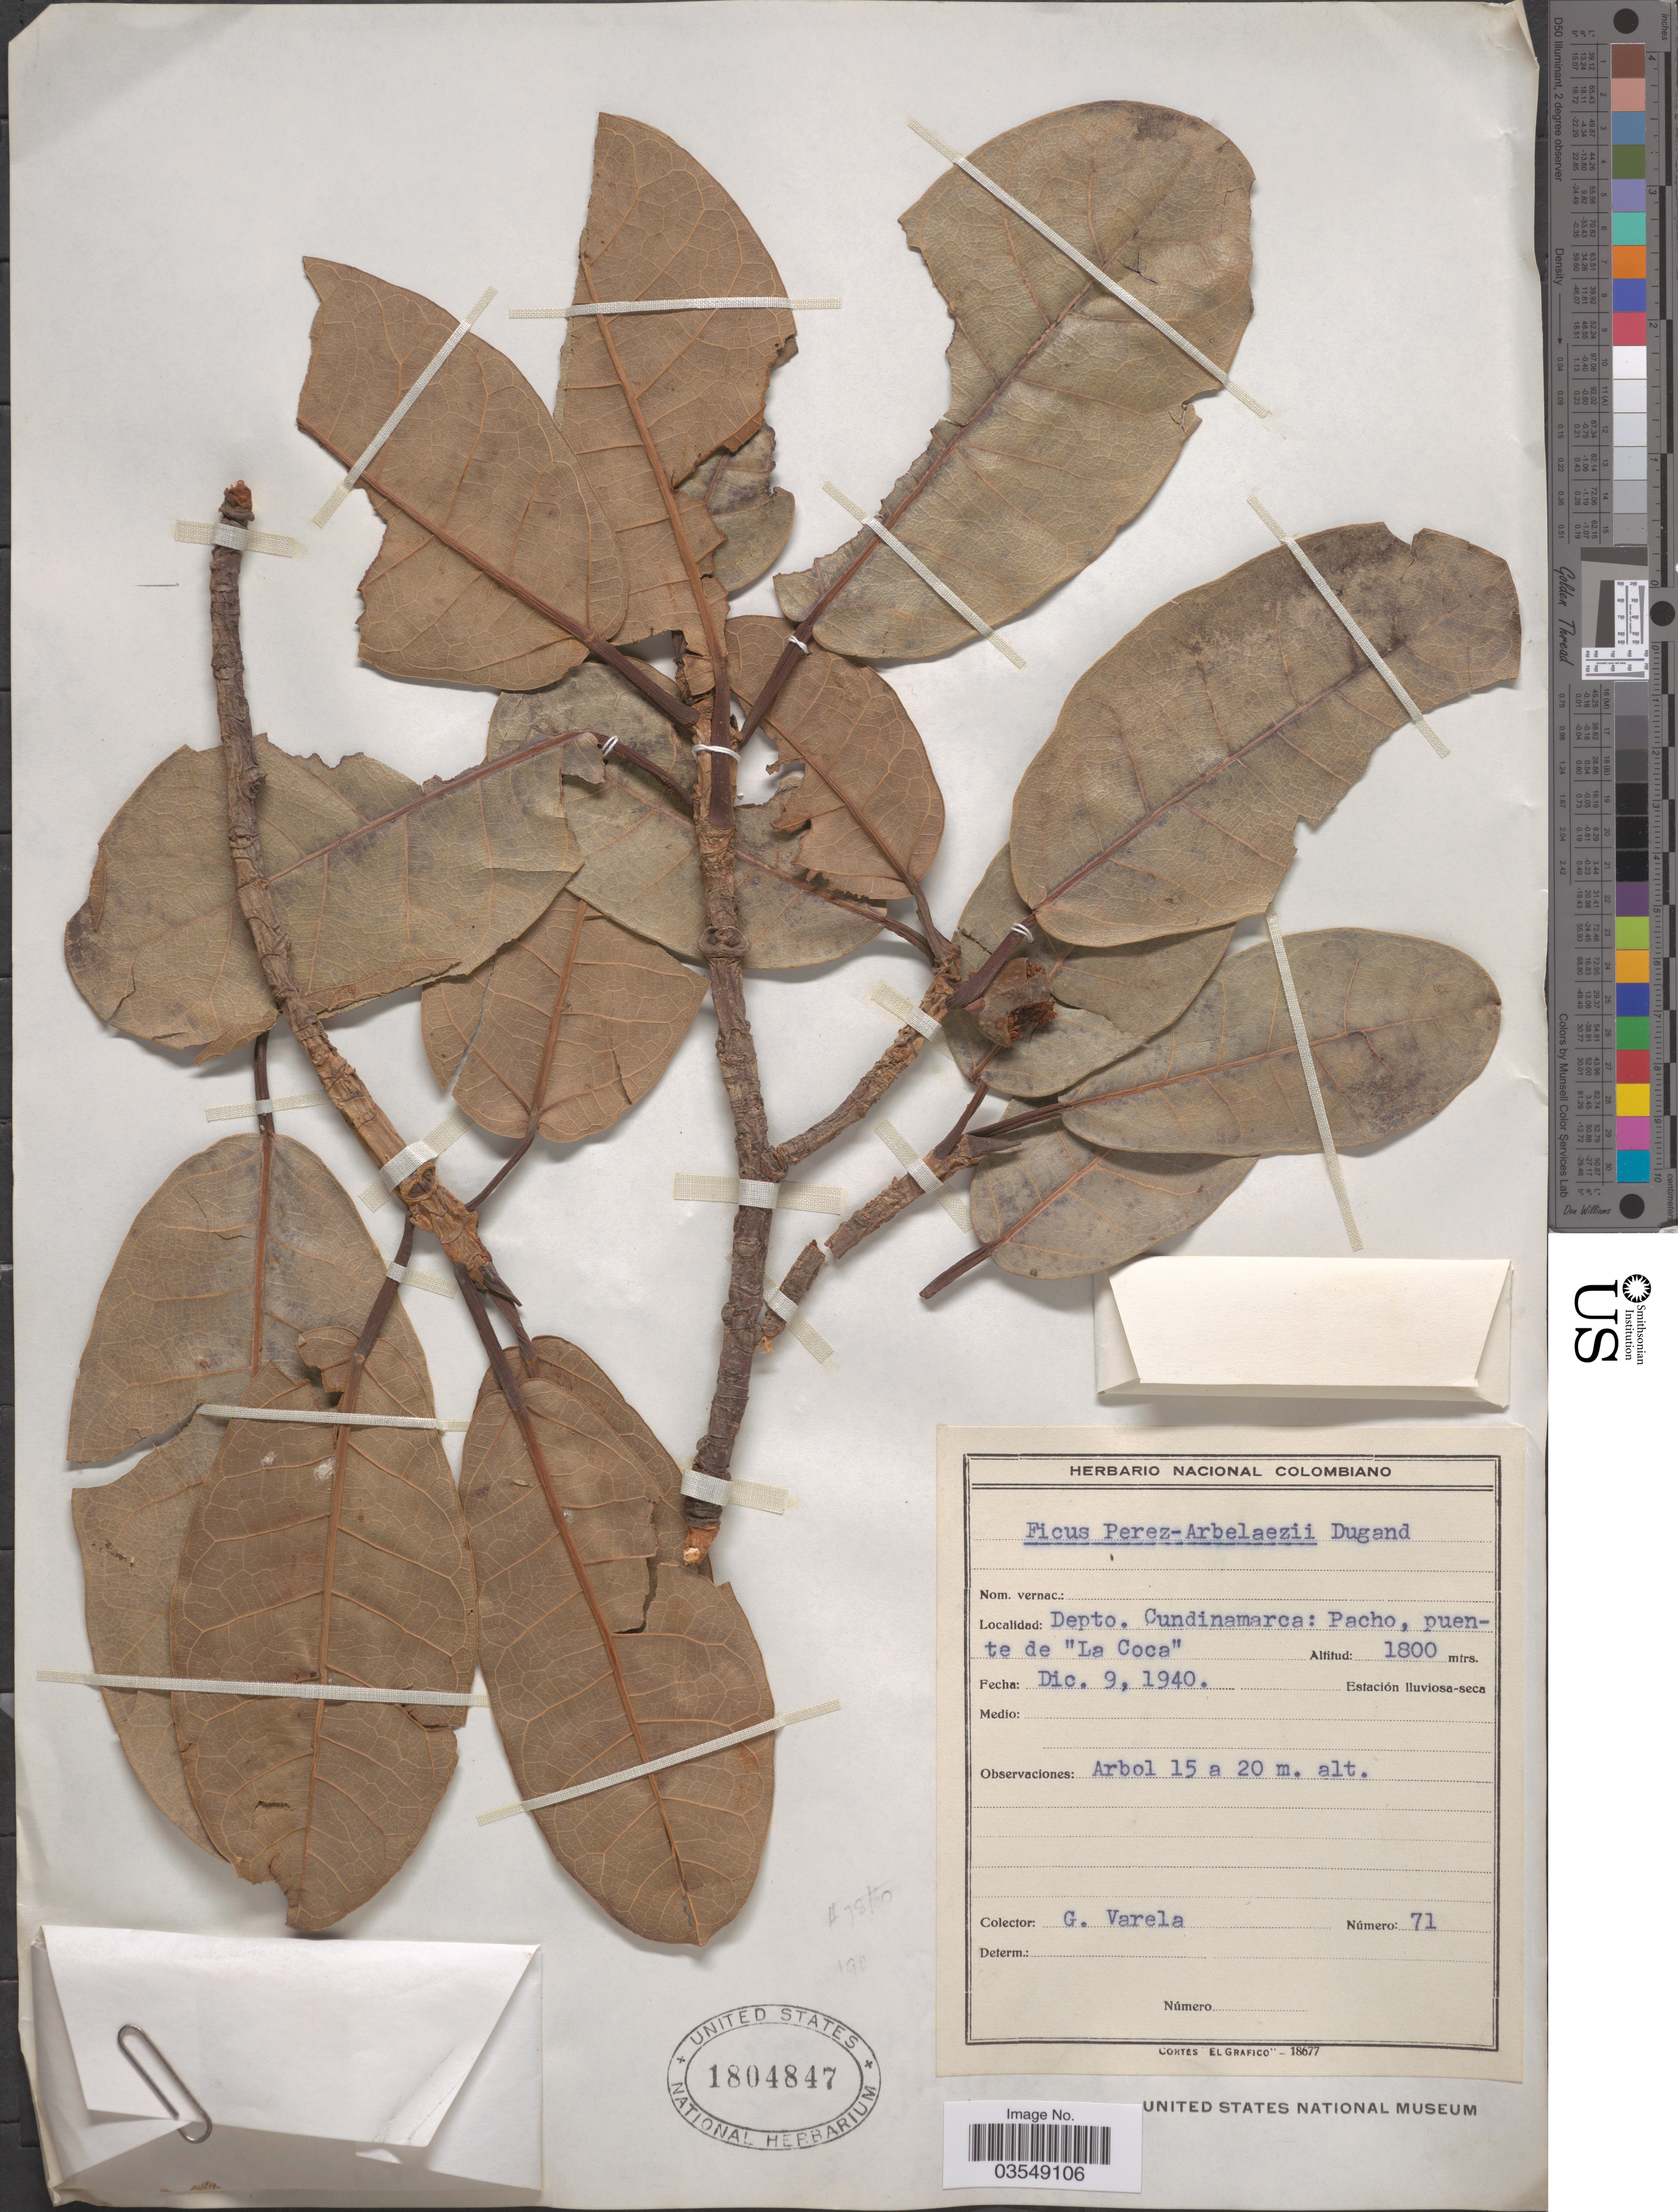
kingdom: Plantae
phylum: Tracheophyta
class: Magnoliopsida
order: Rosales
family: Moraceae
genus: Ficus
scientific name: Ficus crocata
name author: (Miq.) Miq.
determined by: Cardoso Pederneiras, L.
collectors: G. Varela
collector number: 71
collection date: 1940-12-09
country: Colombia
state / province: Cundinamarca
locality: Depto. Cundinamarca: Pacho, puente de "La Coca".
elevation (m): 1800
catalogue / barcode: US 1804847